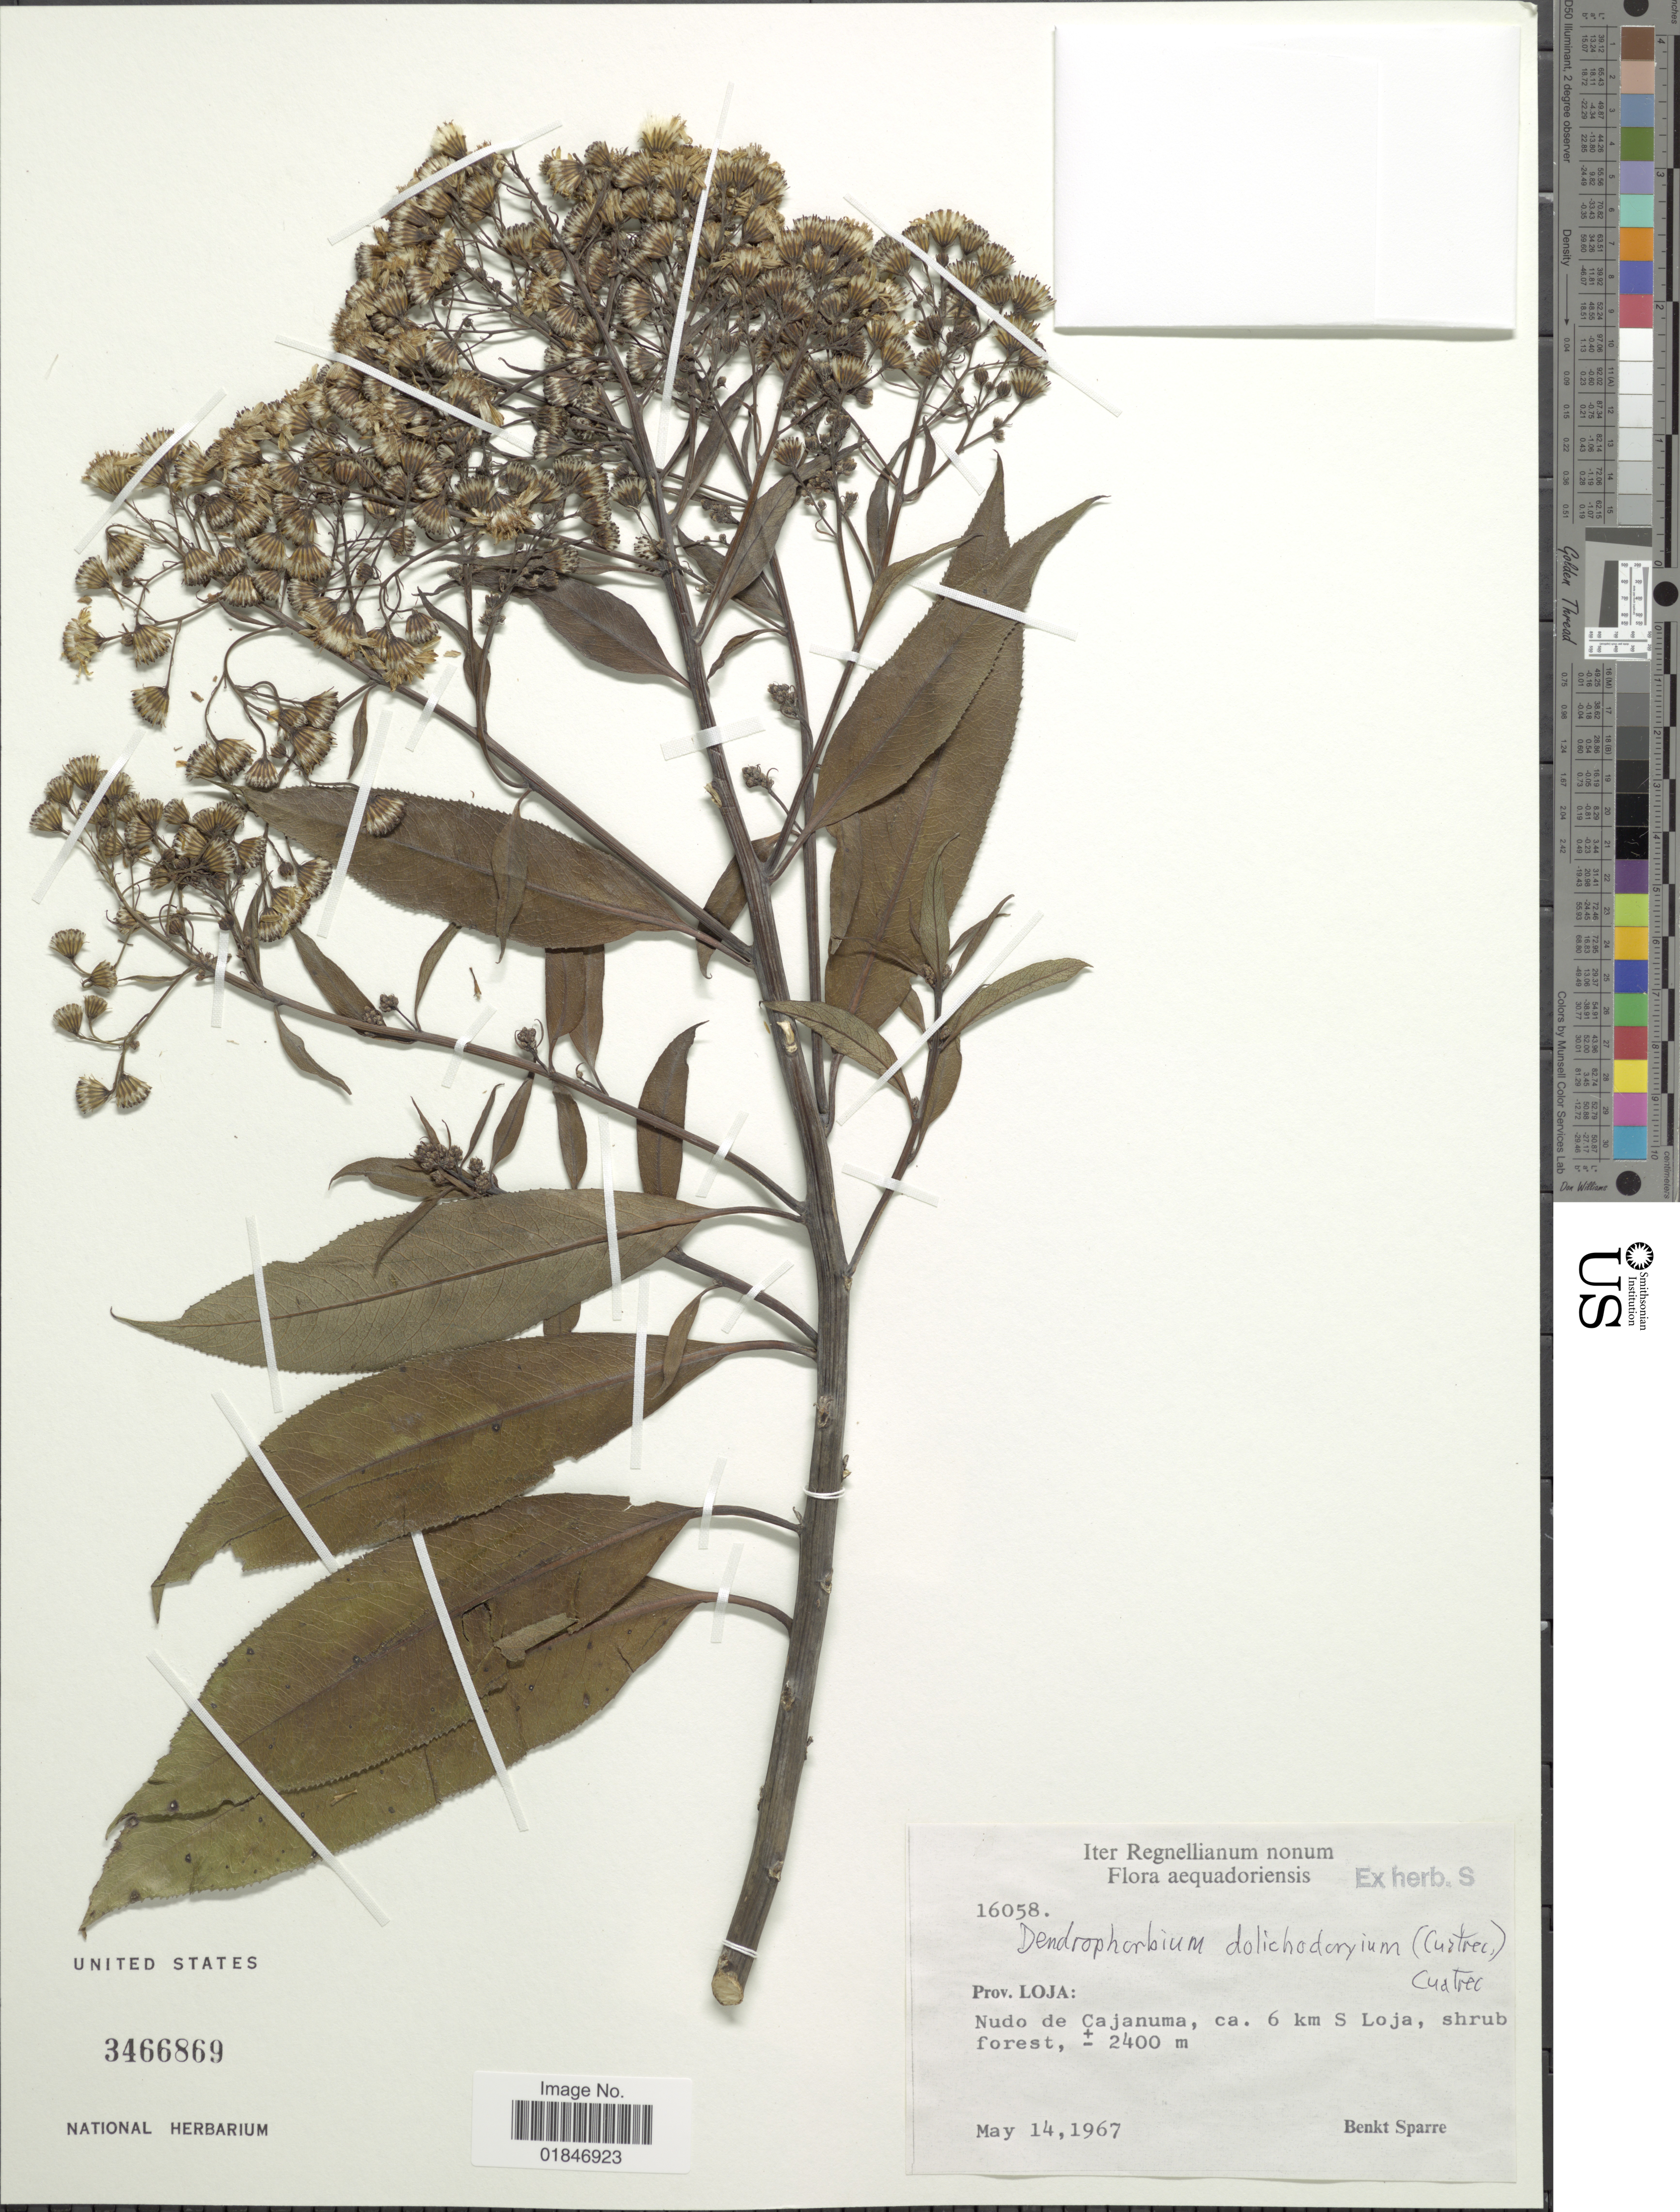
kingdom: Plantae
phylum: Tracheophyta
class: Magnoliopsida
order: Asterales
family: Asteraceae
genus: Dendrophorbium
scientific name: Dendrophorbium dolichodoryium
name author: (Cuatrec.) C. Jeffrey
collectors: B. Sparre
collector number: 16058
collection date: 1967-05-14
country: Ecuador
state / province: Loja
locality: Prov. Loja. Nudo de Cajanuma, ca.6 km S Loja.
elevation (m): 2400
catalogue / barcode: US 3466869